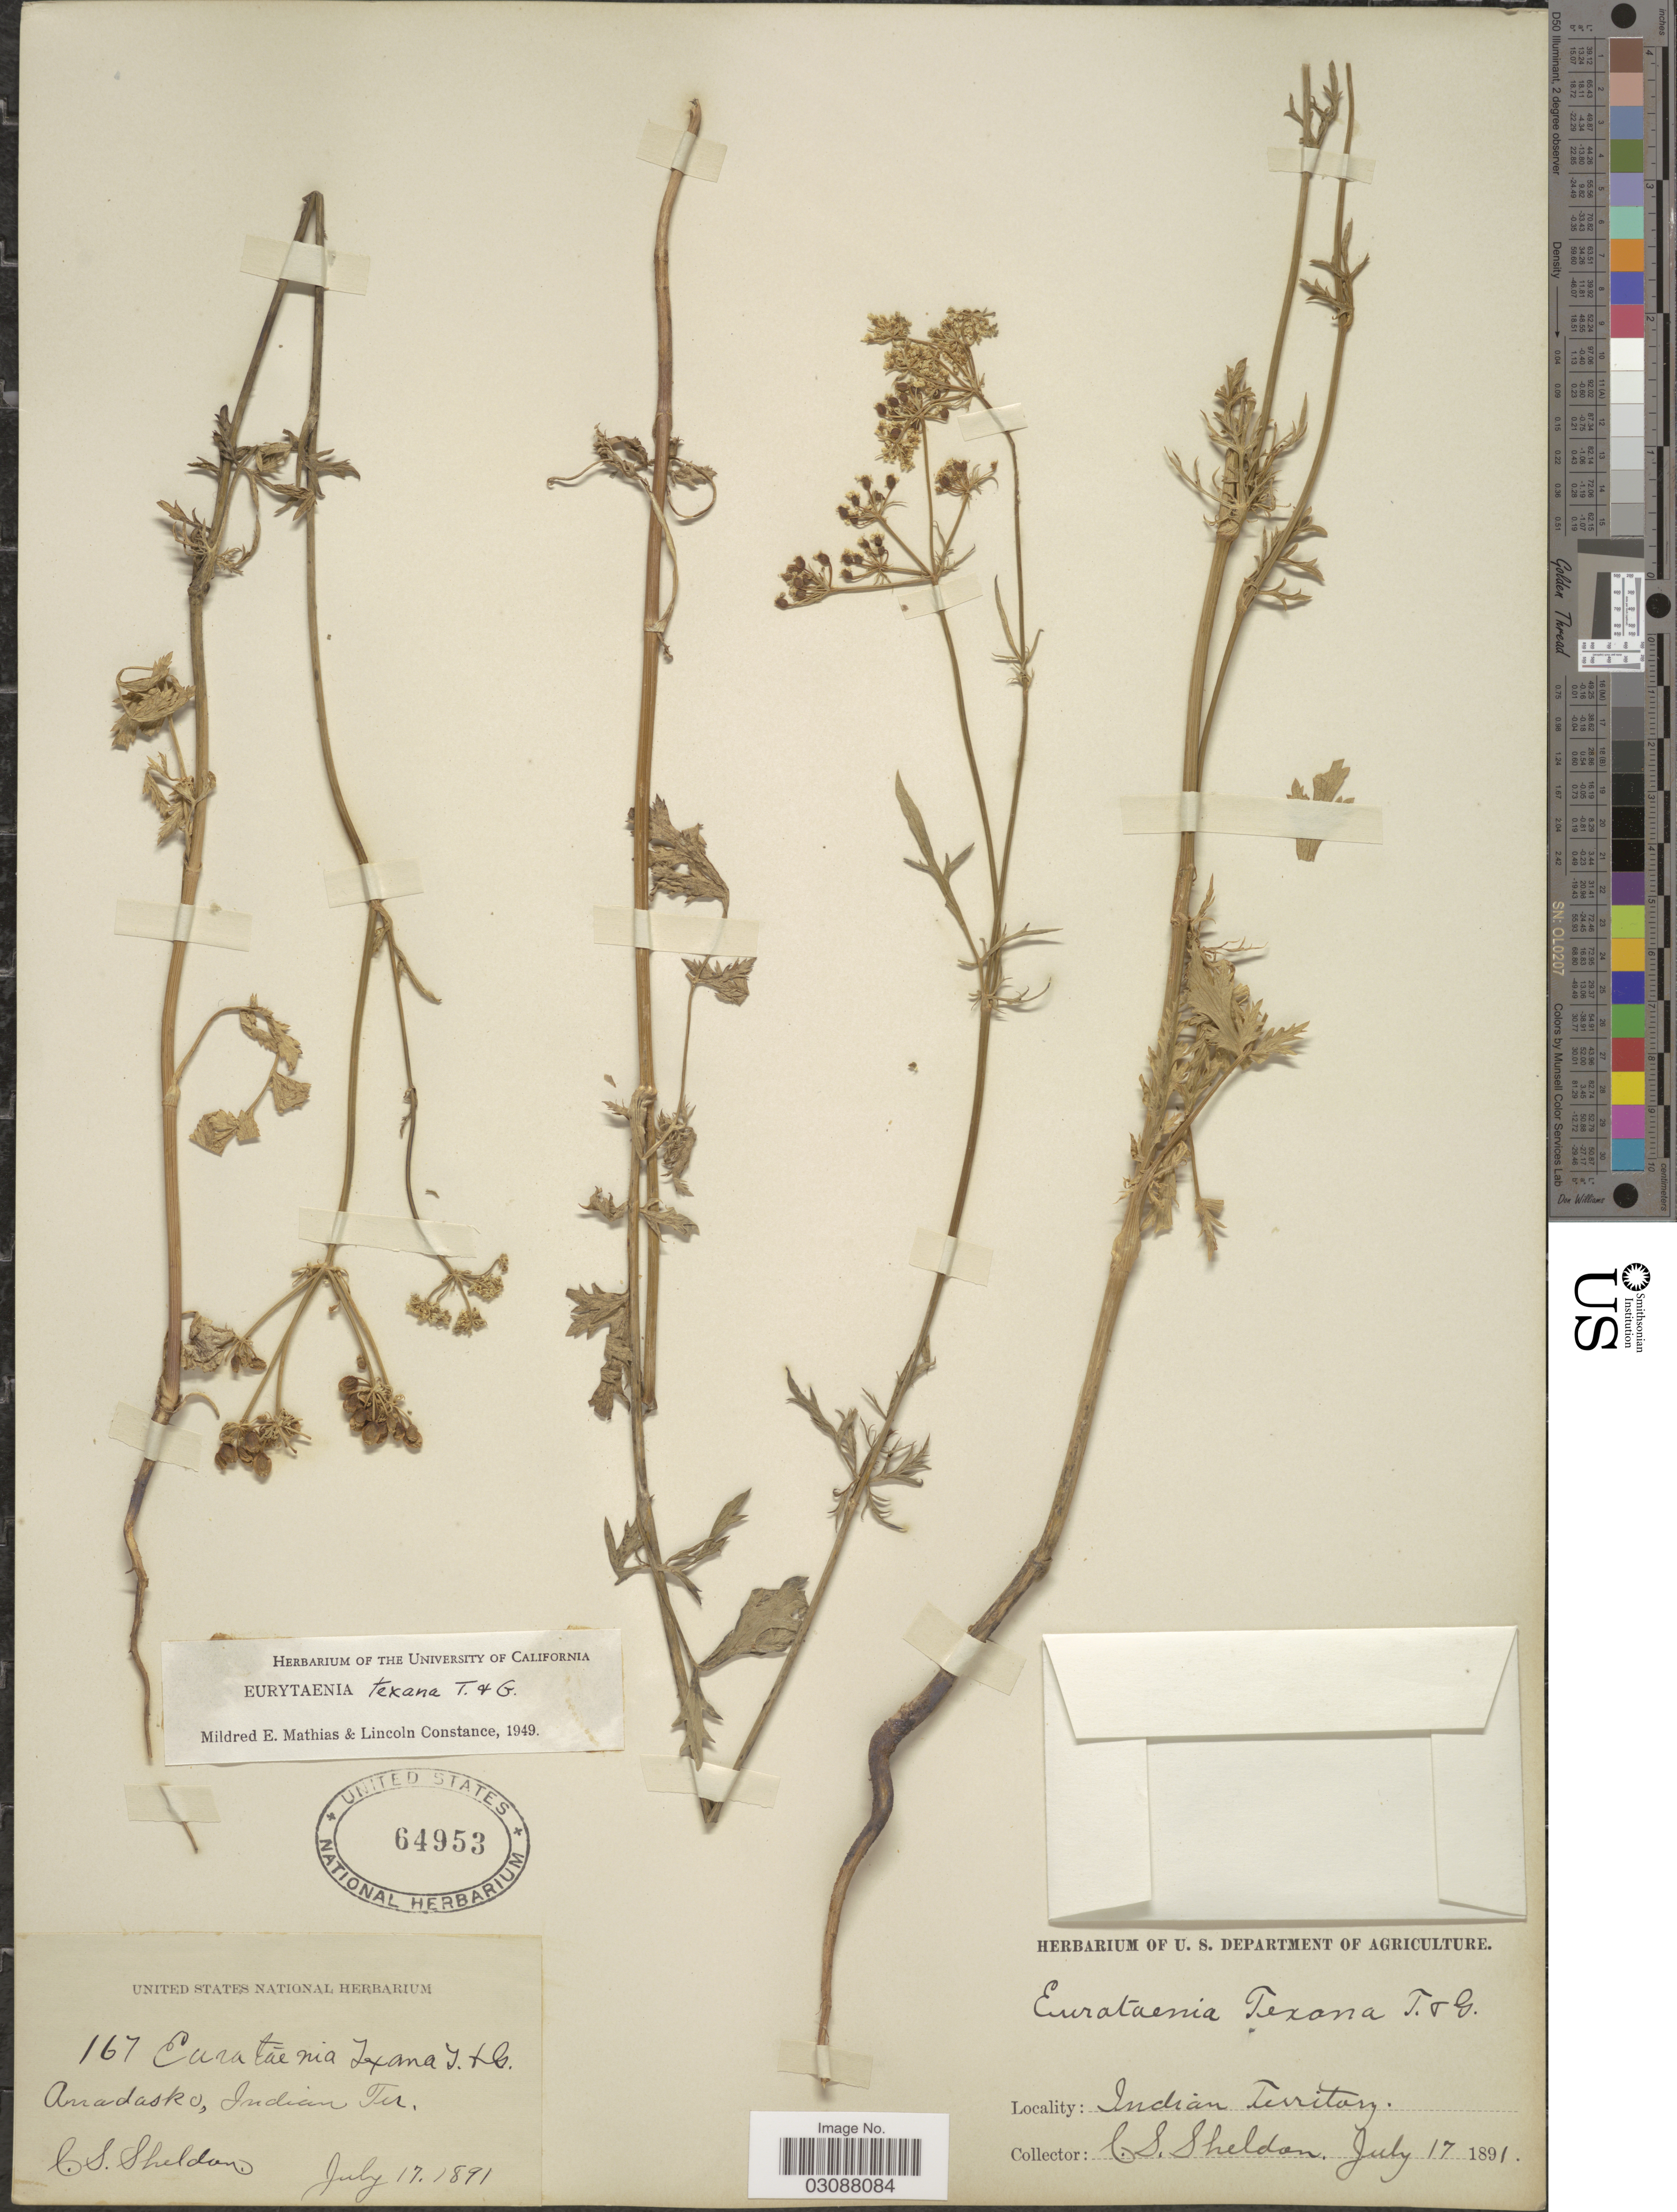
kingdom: Plantae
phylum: Tracheophyta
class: Magnoliopsida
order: Apiales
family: Apiaceae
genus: Eurytaenia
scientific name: Eurytaenia texana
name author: Torr. & A. Gray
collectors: C. S. Sheldon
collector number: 167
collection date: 1891-07-17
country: United States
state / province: Oklahoma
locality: Anadasko, Indian Territory.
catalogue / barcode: US 64953